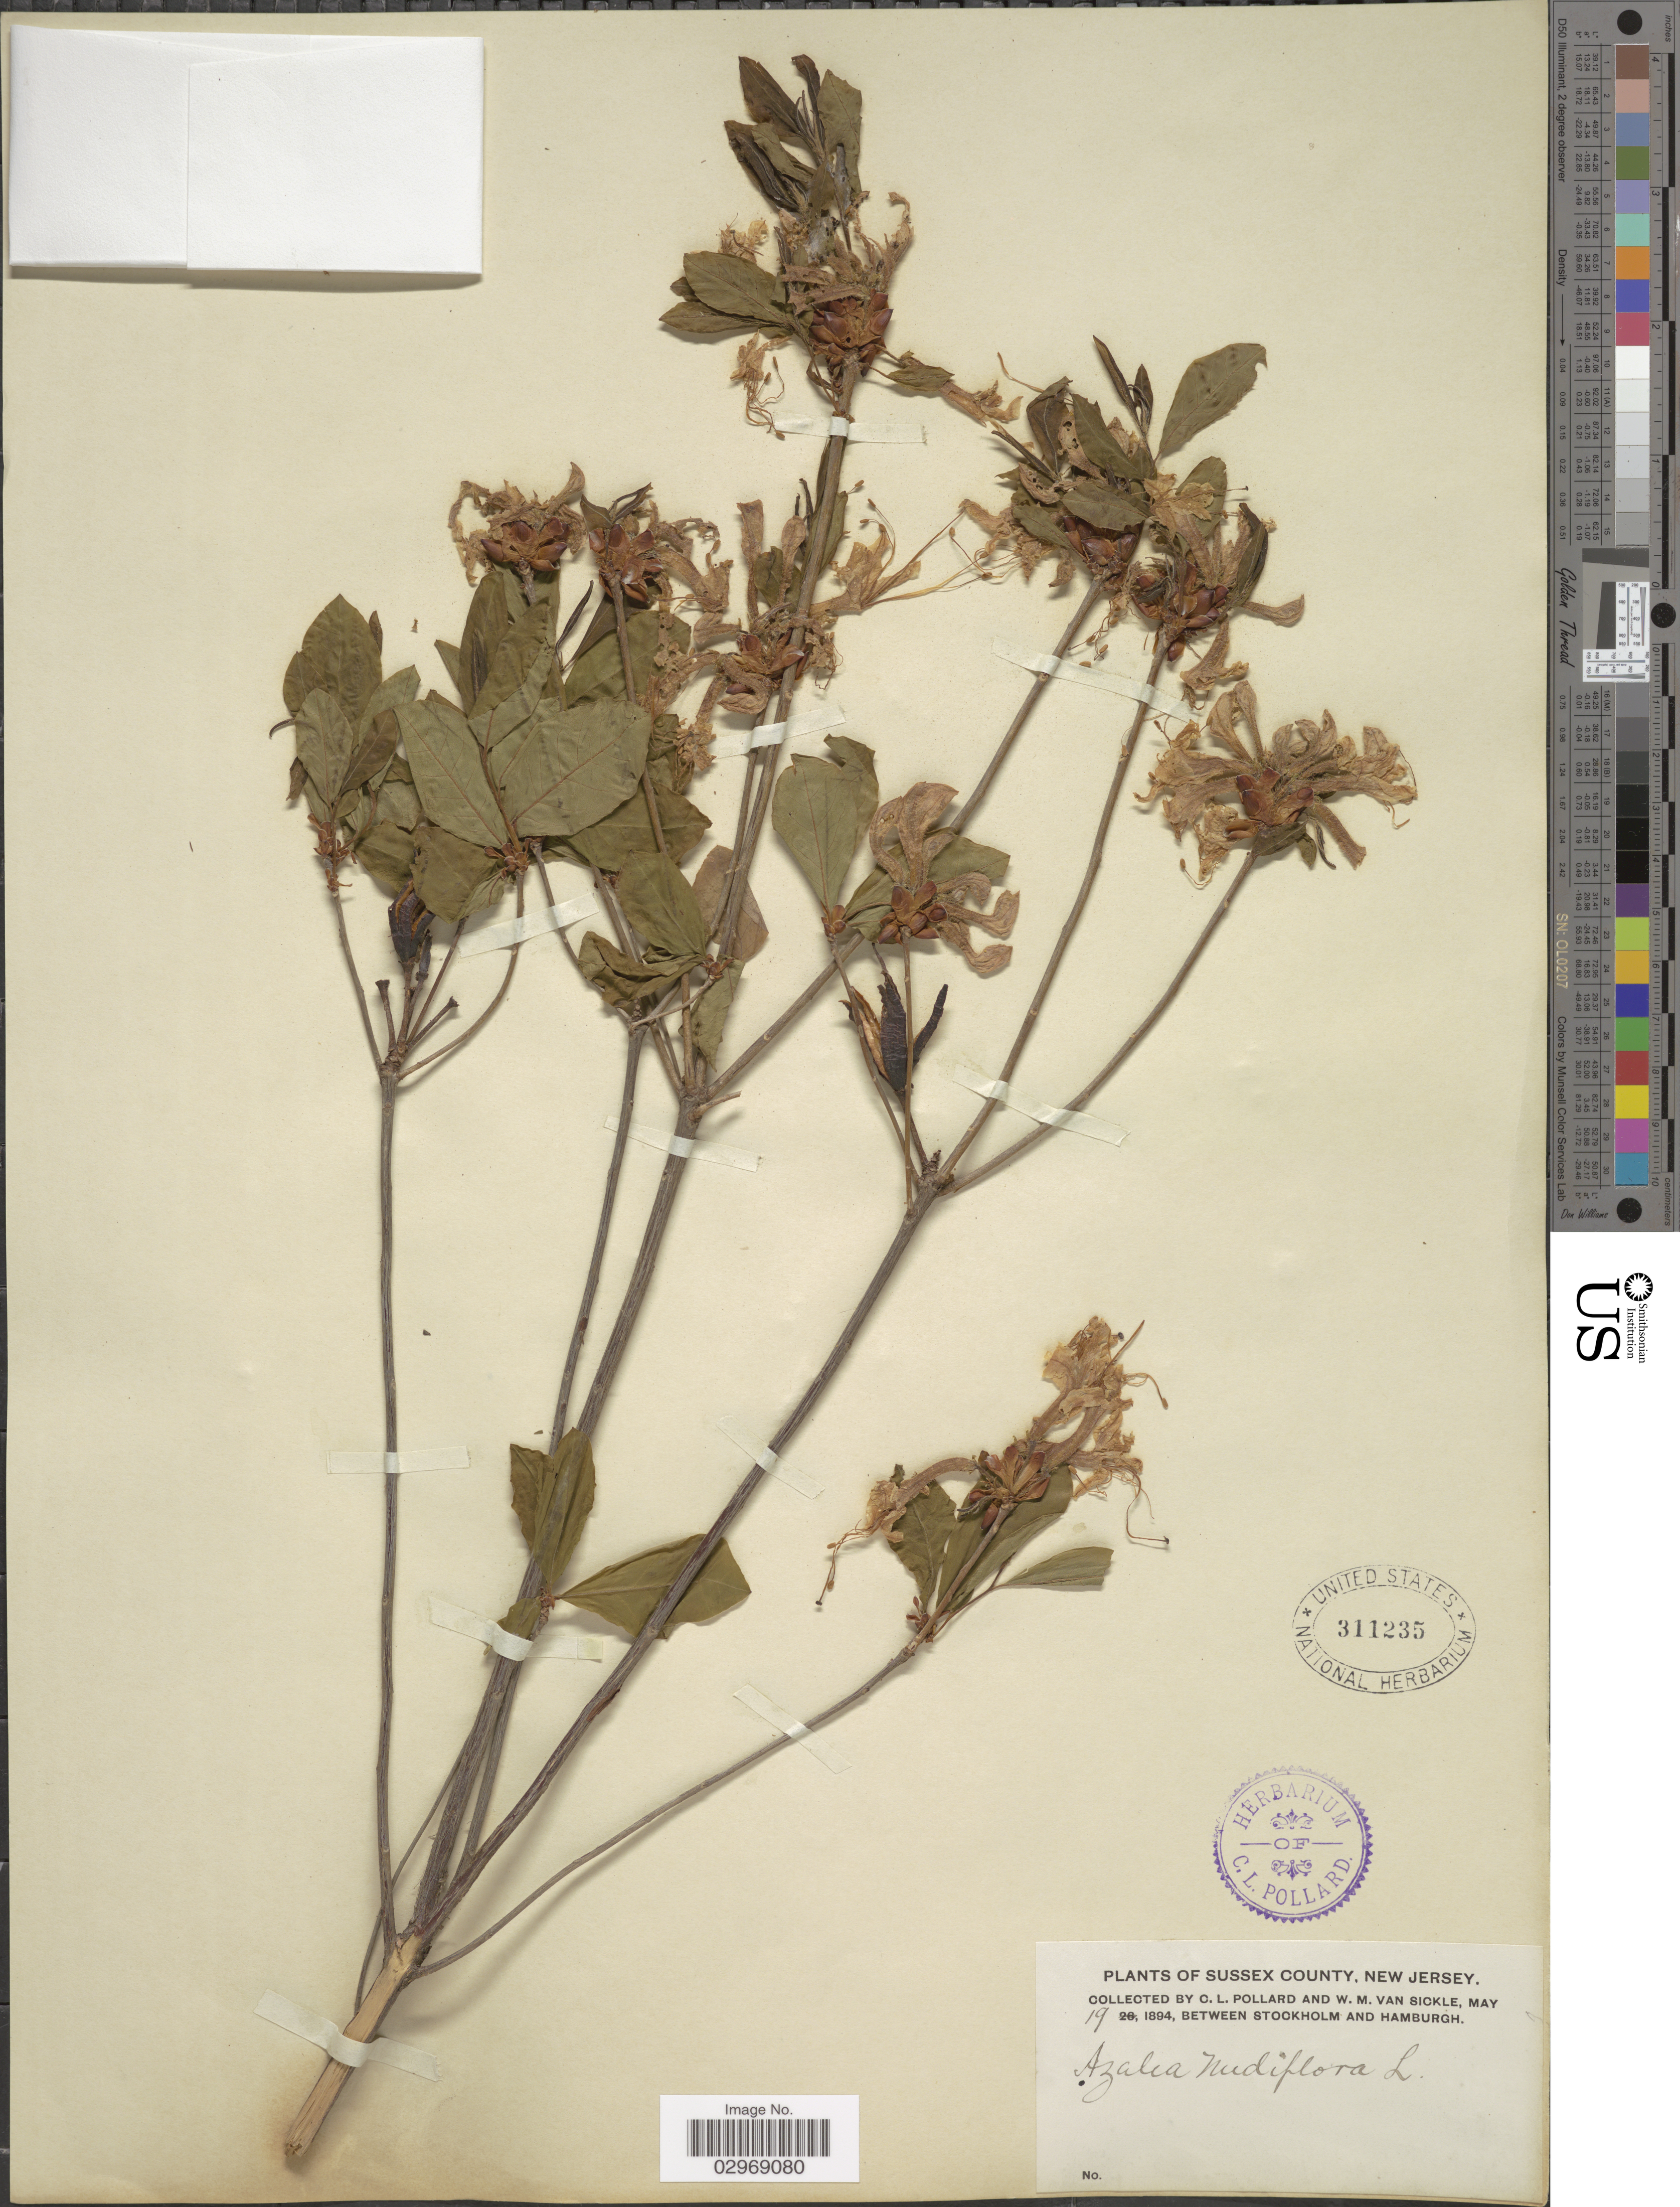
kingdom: Plantae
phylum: Tracheophyta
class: Magnoliopsida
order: Ericales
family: Ericaceae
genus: Rhododendron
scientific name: Rhododendron nudiflorum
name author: Torr.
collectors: C. L. Pollard & W. M. Van Sickle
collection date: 1894-05-19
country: United States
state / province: New Jersey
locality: Sussex County. Between Stockholm and Hamburgh.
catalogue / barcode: US 311335